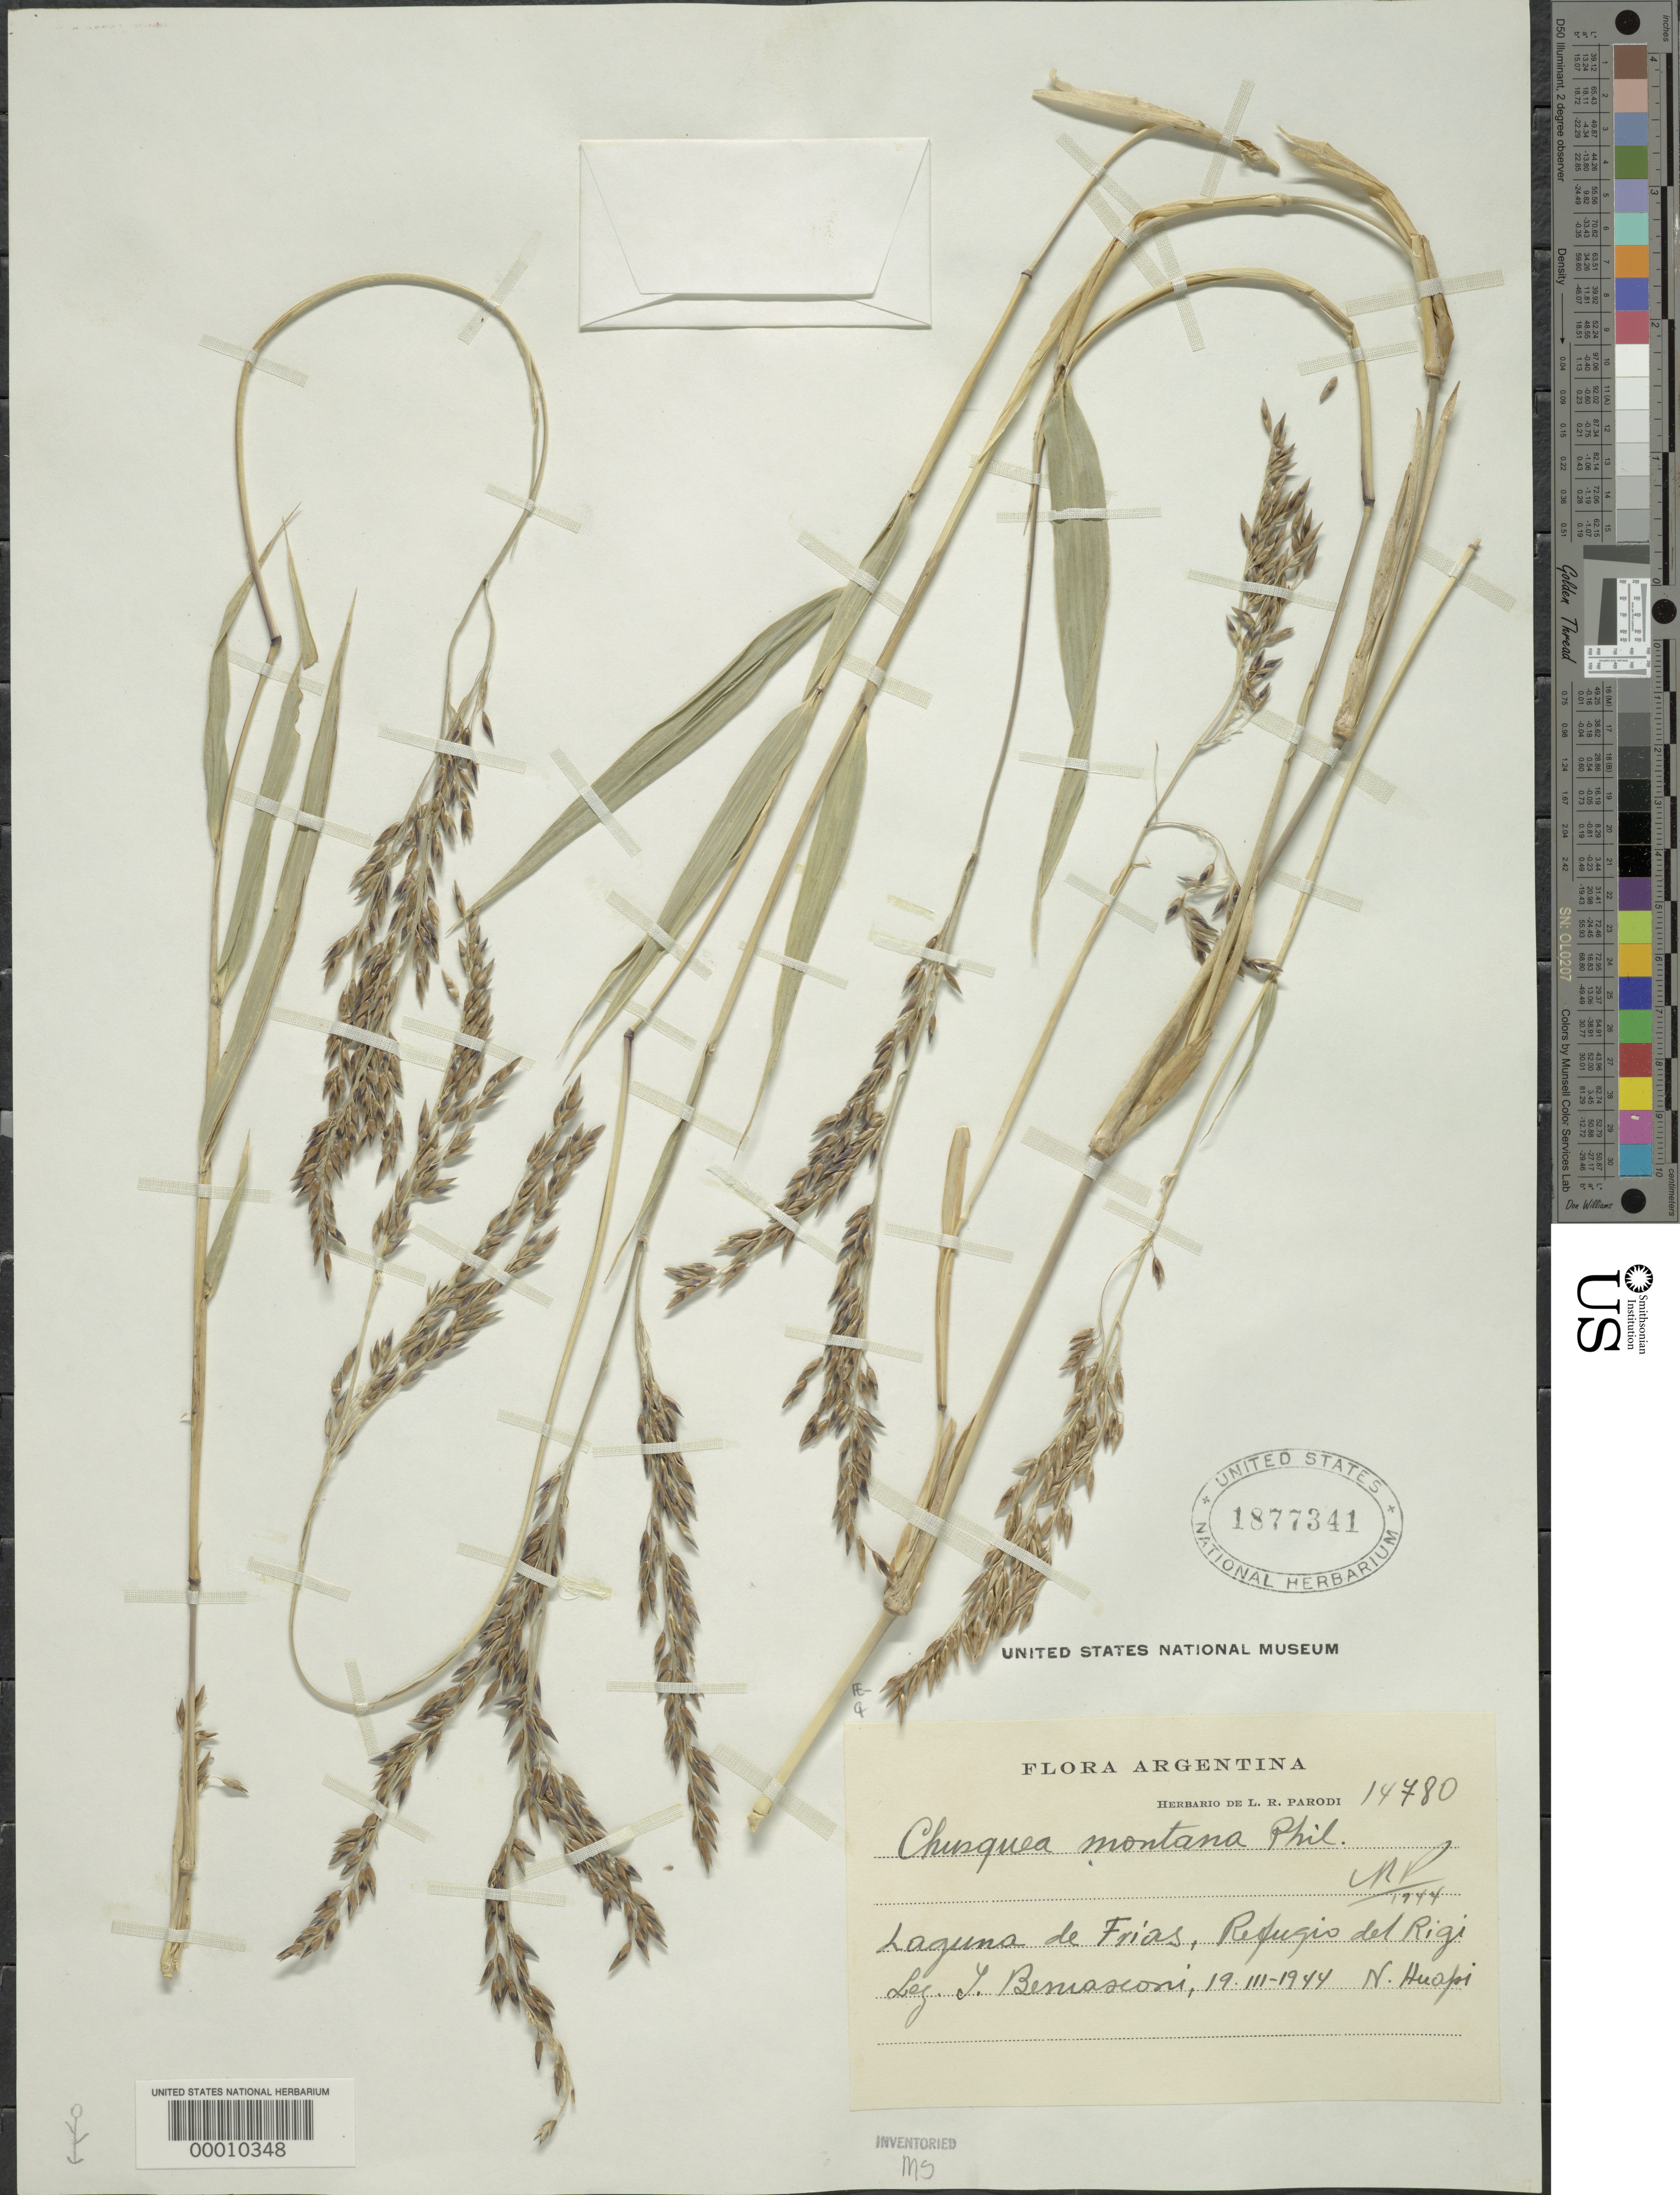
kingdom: Plantae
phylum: Tracheophyta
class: Liliopsida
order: Poales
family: Poaceae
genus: Chusquea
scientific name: Chusquea montana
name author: Phil.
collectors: L. Beniasconi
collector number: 14780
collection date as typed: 19 Mar 1944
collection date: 1944-03-19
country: Argentina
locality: Laguna de Frias, Refugio del Rigi N. Huapi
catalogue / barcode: US 1877341